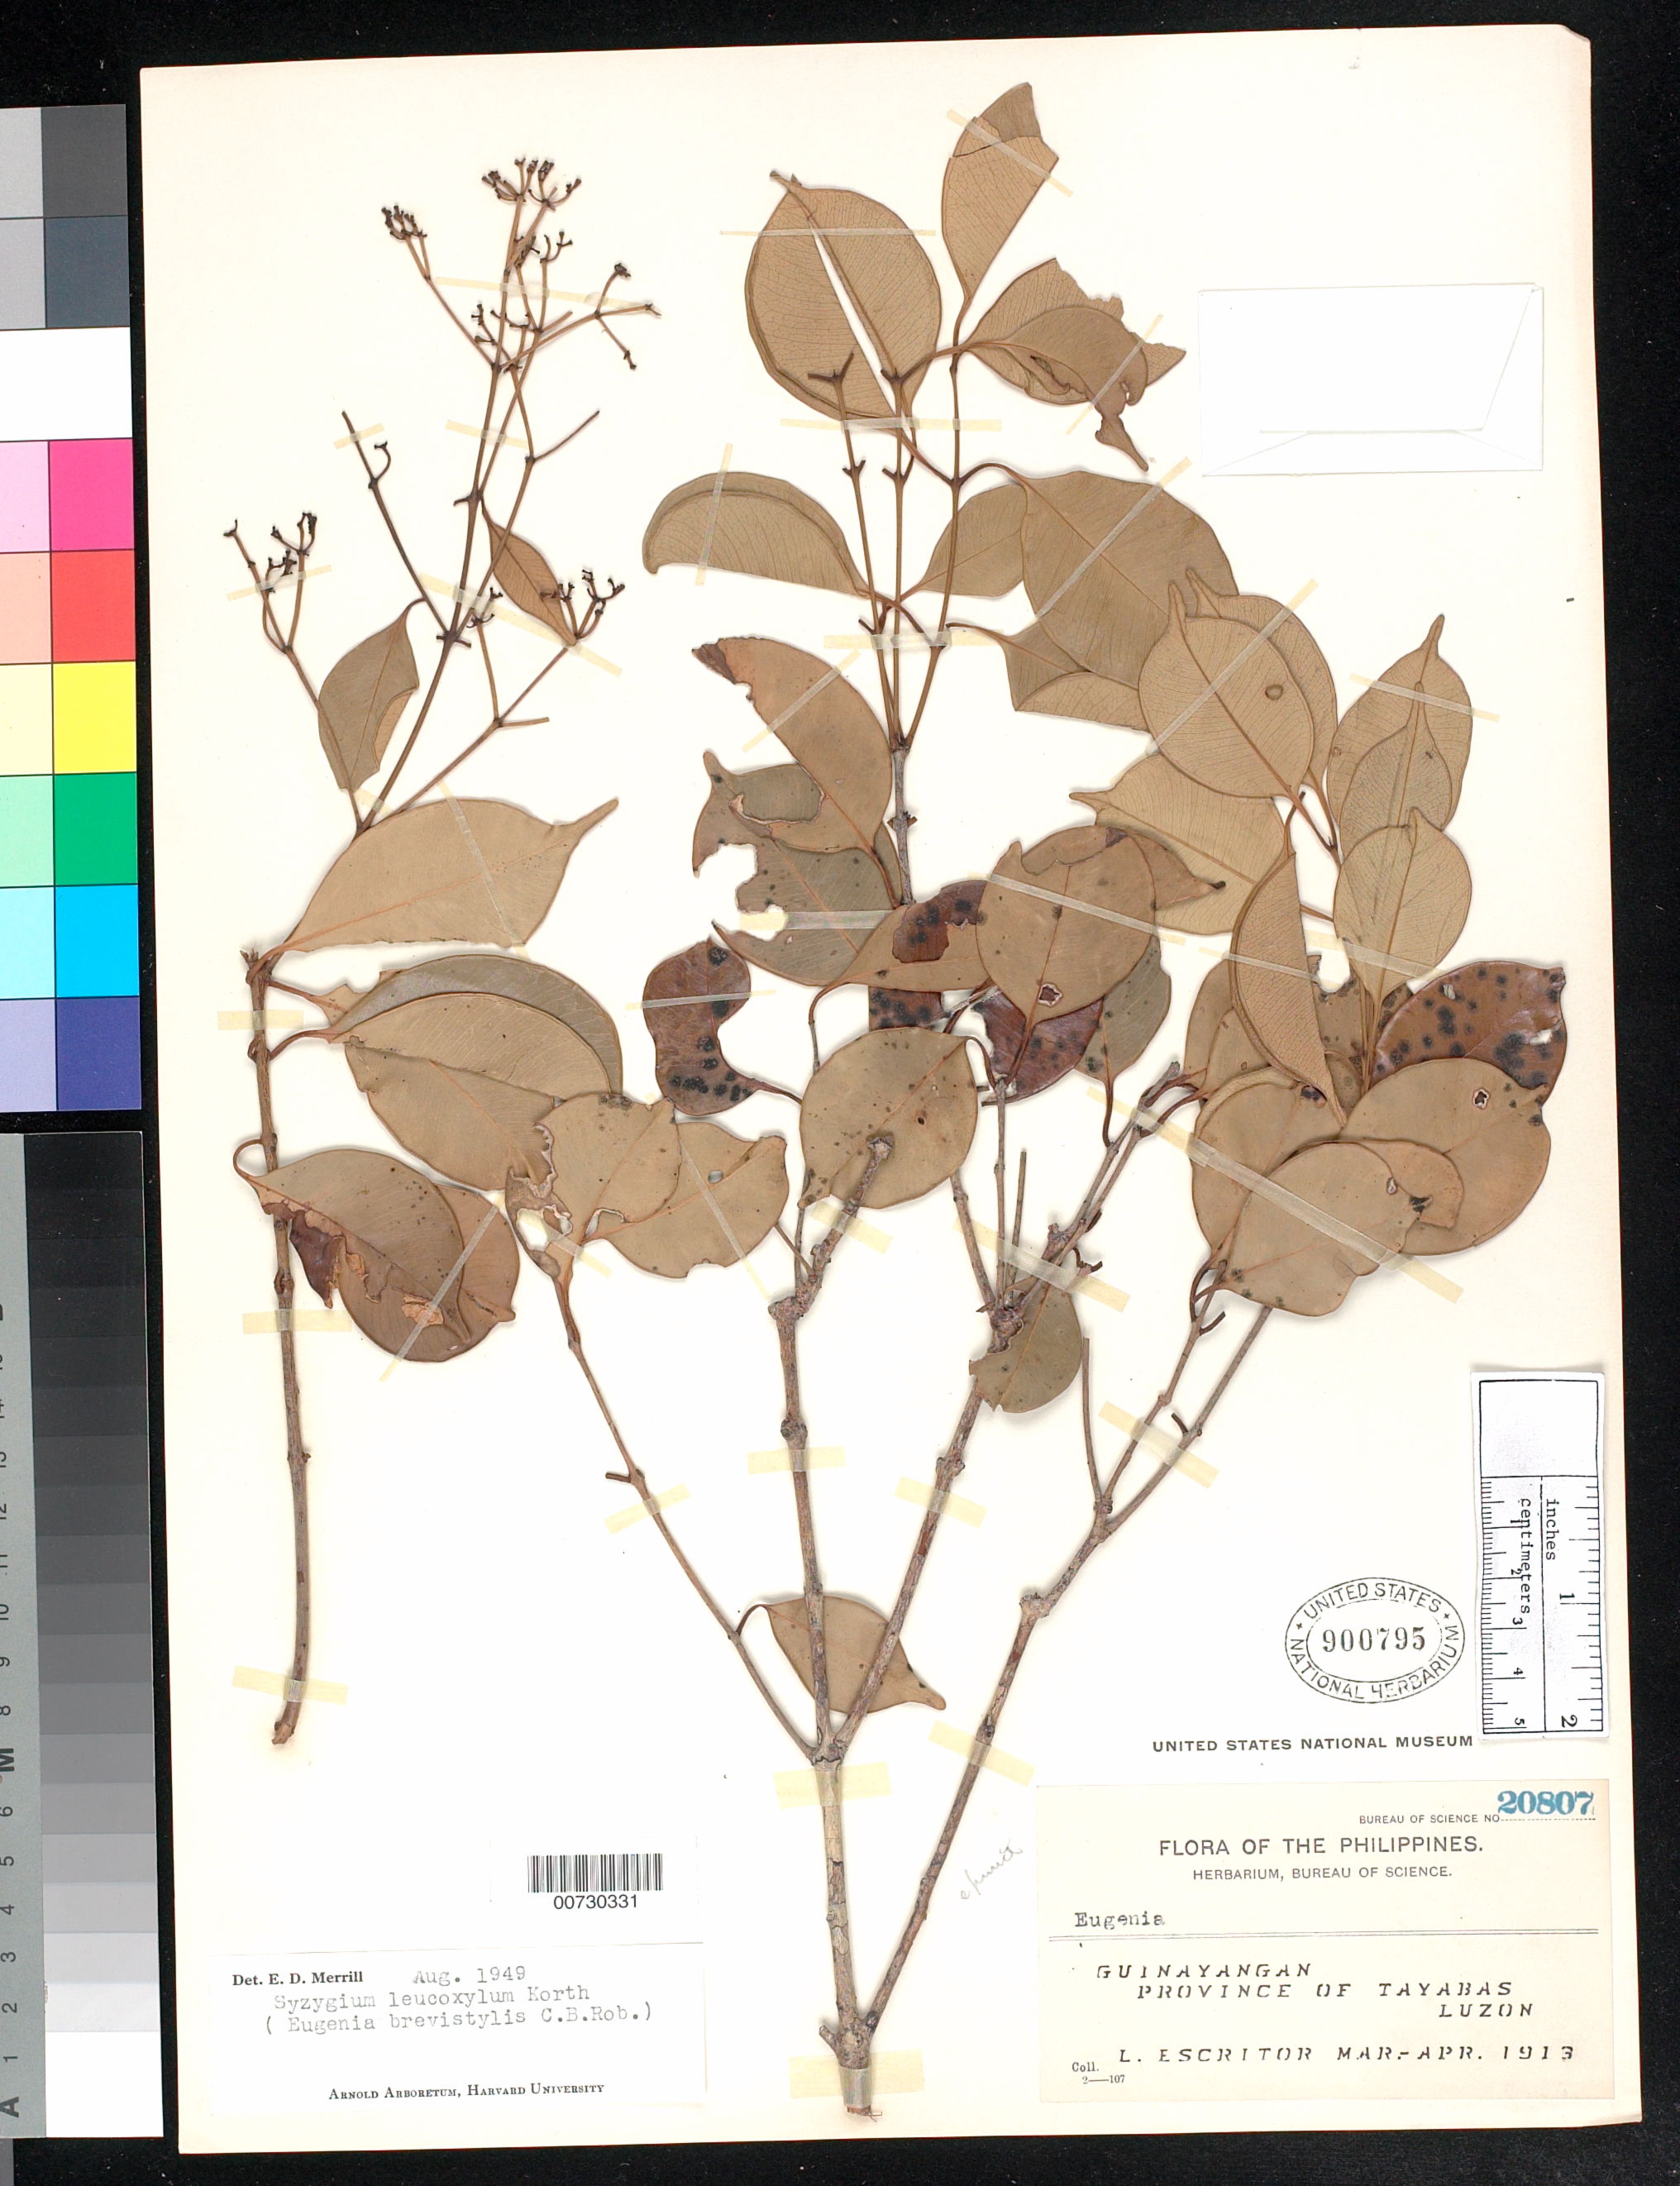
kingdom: Plantae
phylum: Tracheophyta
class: Magnoliopsida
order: Myrtales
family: Myrtaceae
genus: Syzygium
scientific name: Syzygium leucoxylon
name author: Korth.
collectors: L. Escritor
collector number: Bur. Sci. 20807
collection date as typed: Mar 1913 to -- Apr 1913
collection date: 1913-03/1913-04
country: Philippines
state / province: Calabarzon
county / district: Quezon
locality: Guinayanga. Tayabas.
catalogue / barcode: US 900795